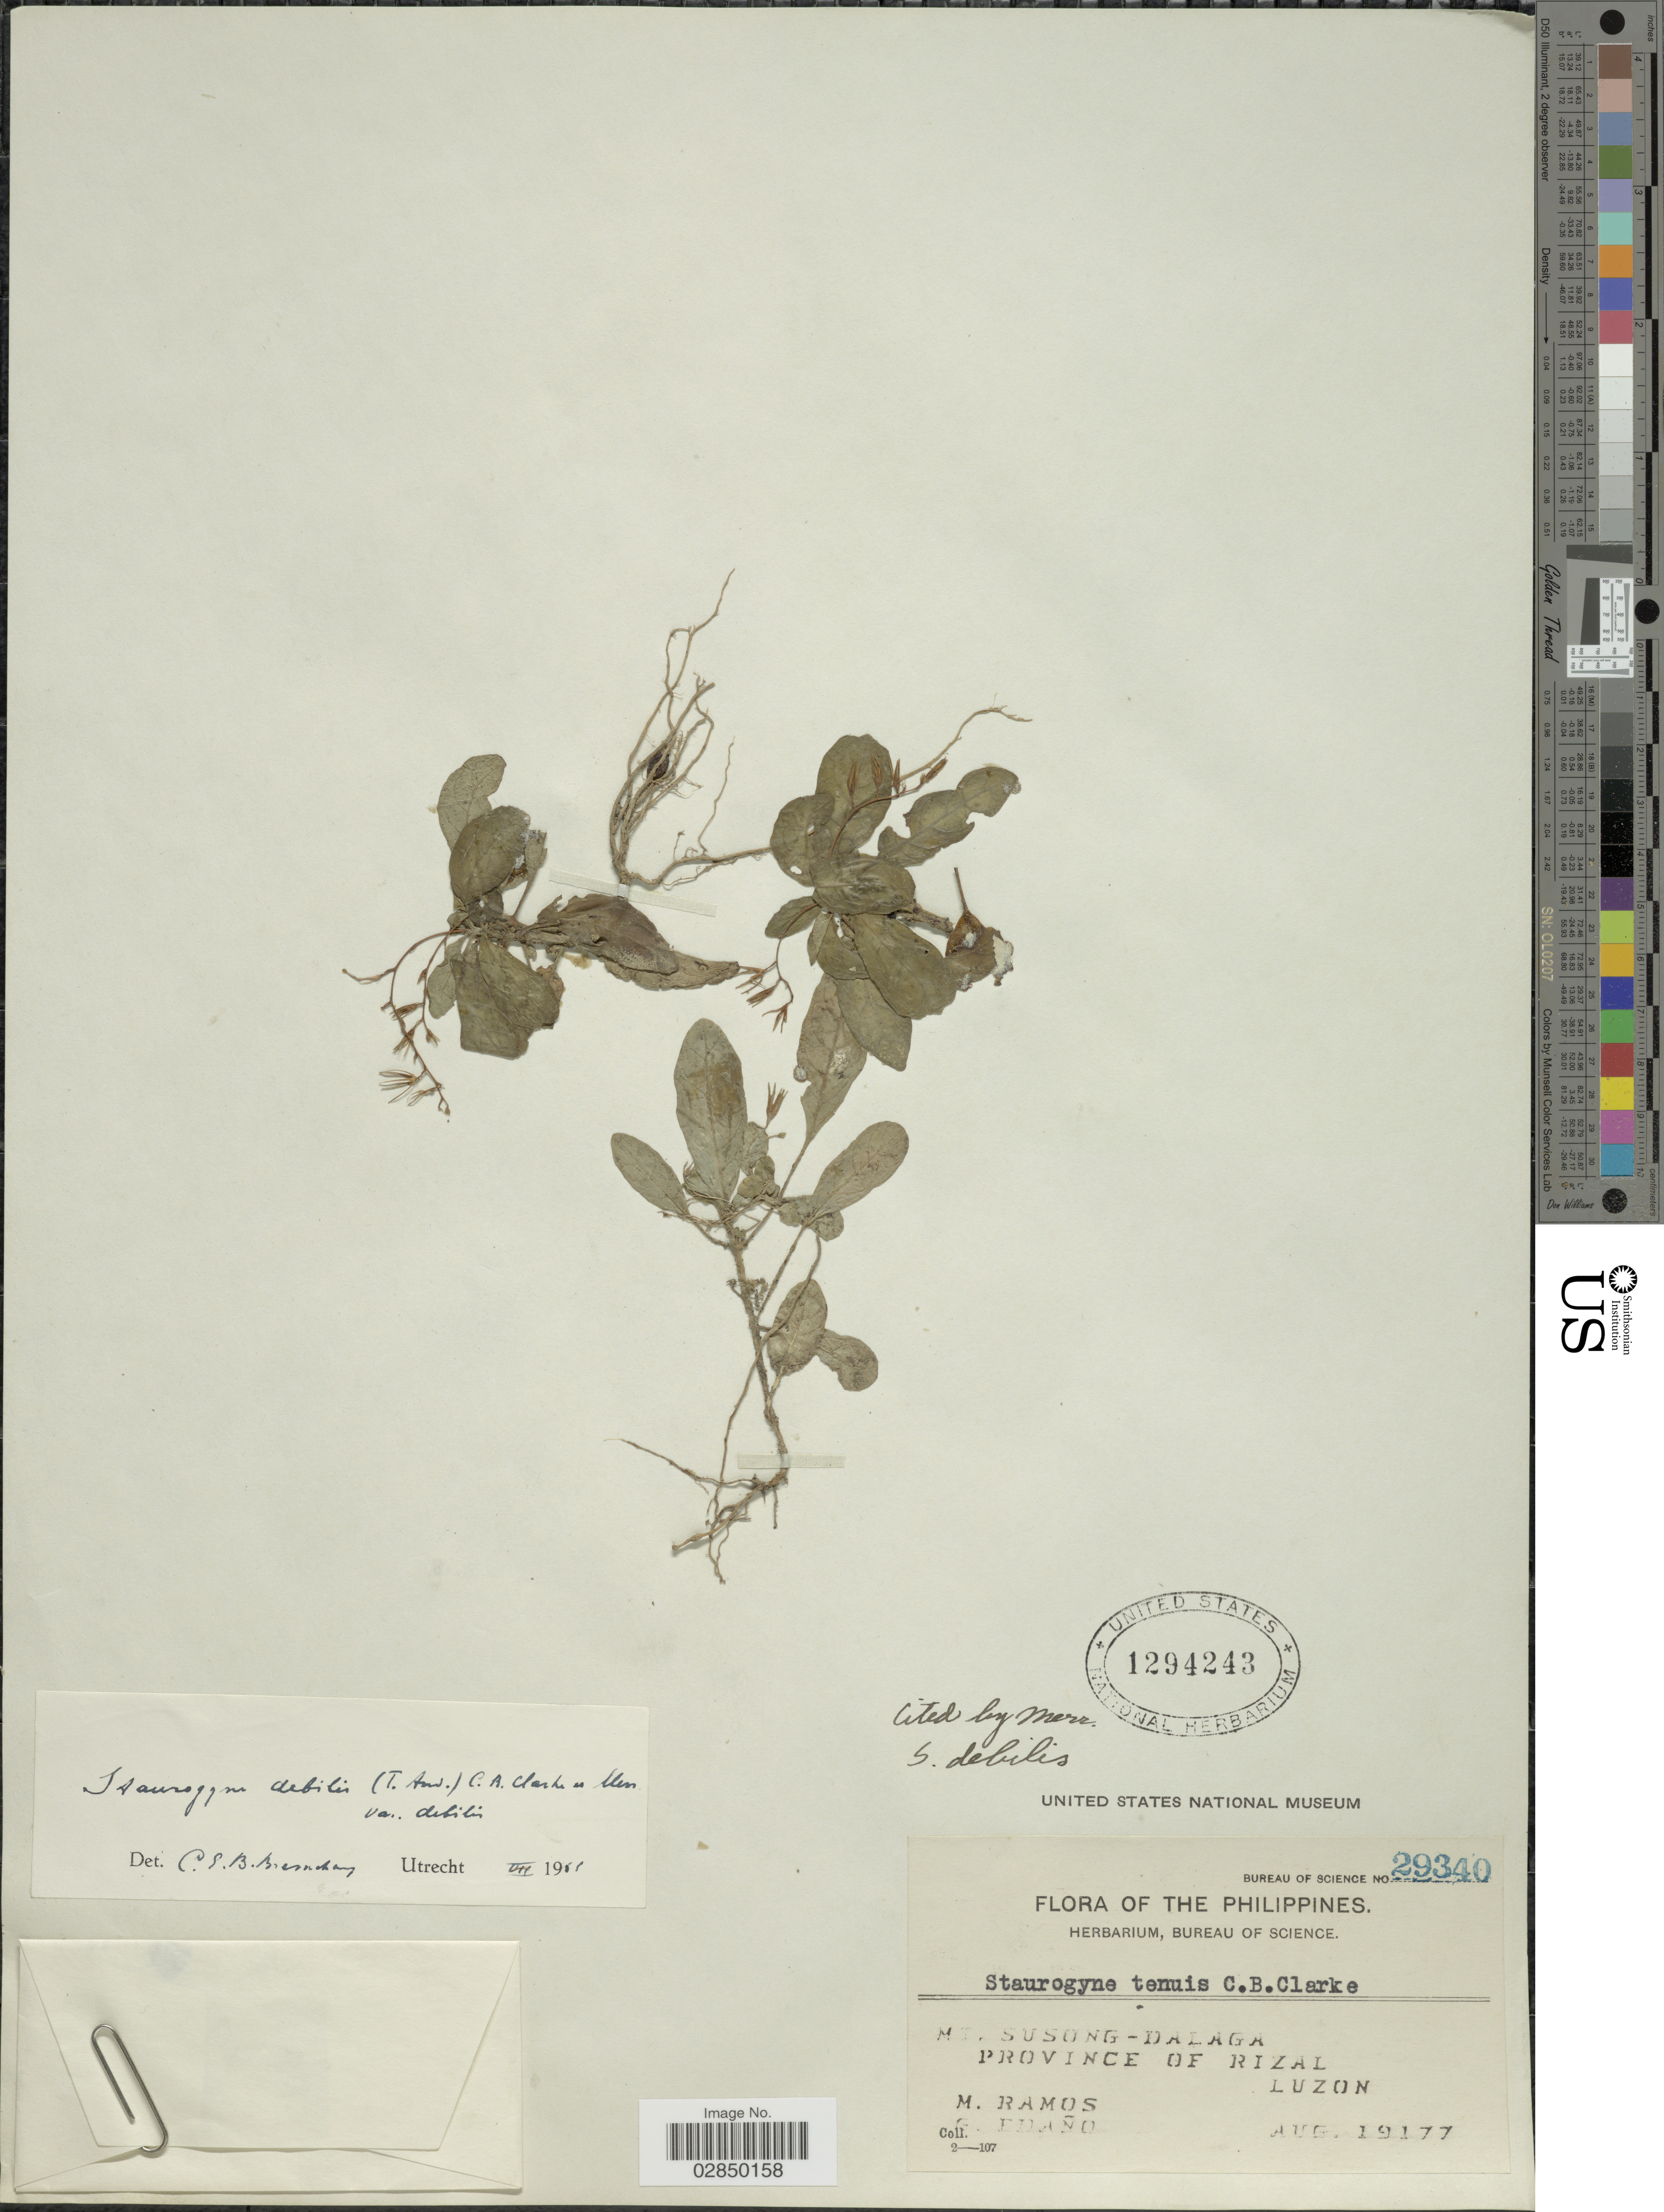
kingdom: Plantae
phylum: Tracheophyta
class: Magnoliopsida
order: Lamiales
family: Acanthaceae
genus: Staurogyne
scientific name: Staurogyne debilis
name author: (T. Anderson) C.B. Clarke ex Merr.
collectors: M. Ramos & G. Edaño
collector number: Bureau of Science 29340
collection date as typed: Aug. 19177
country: Philippines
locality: Mt. Susong-Dalaga, Province of Rizal, Luzon.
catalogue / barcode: US 1294243